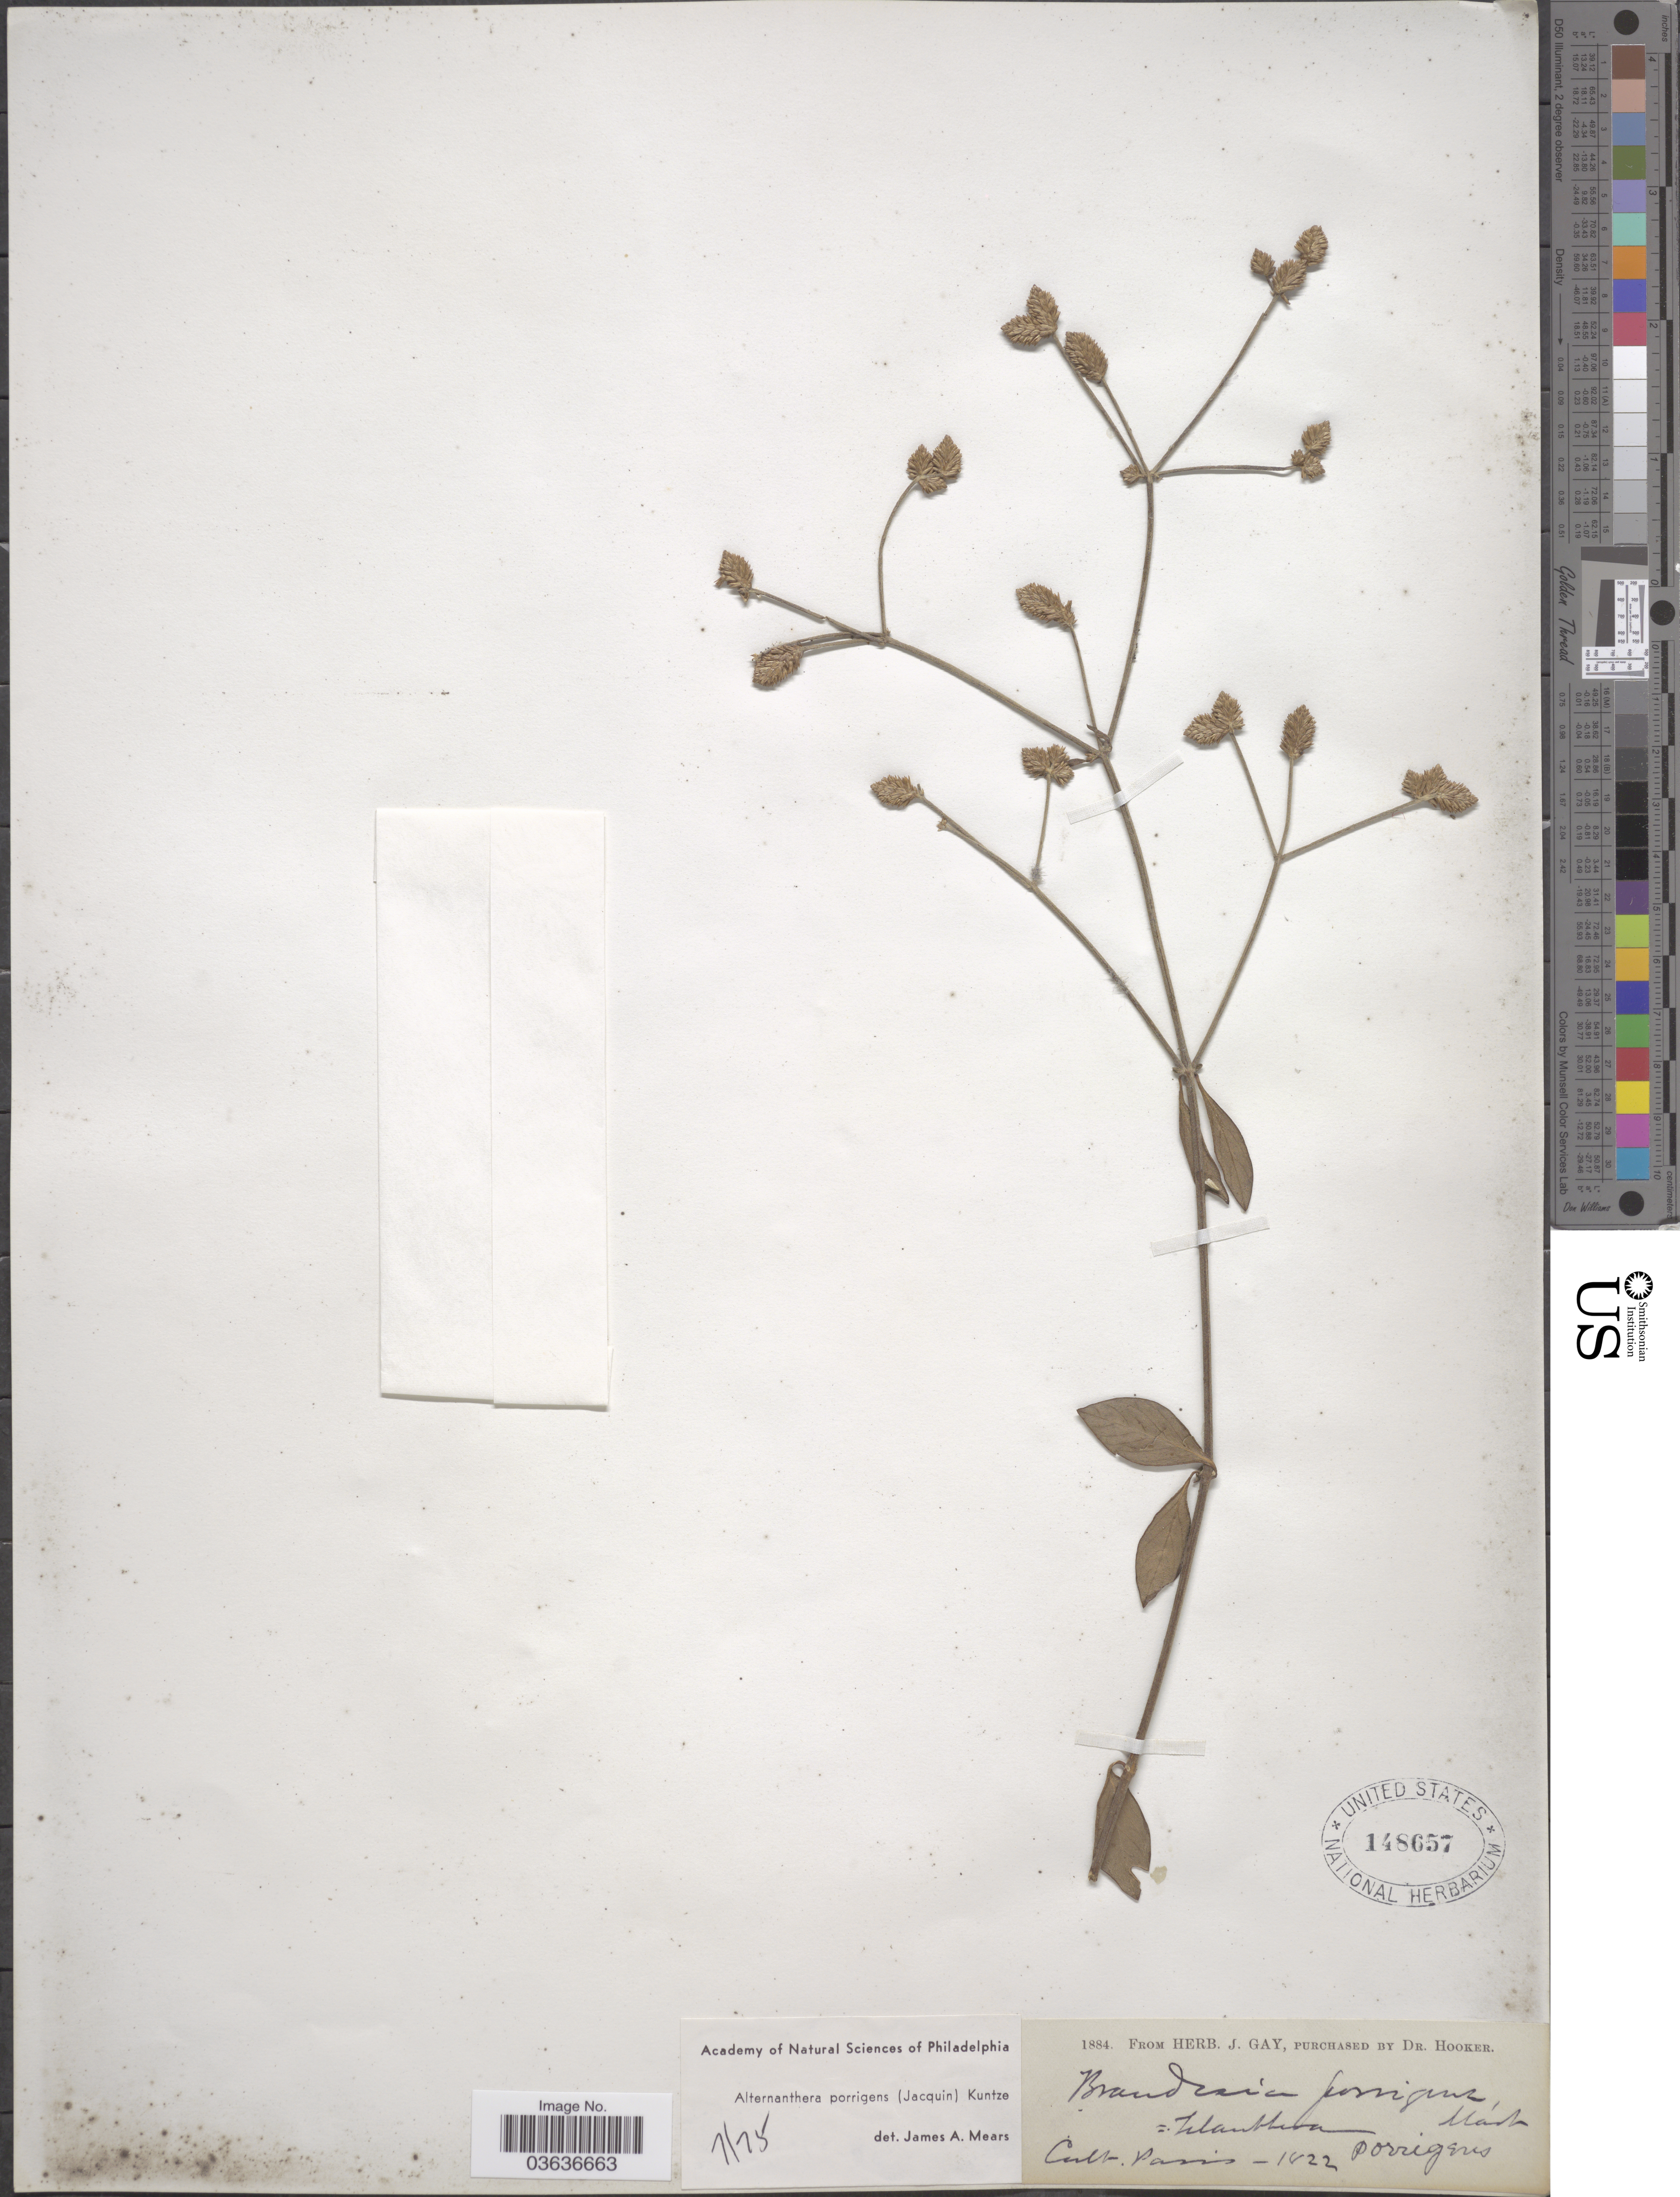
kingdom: Plantae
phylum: Tracheophyta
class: Magnoliopsida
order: Caryophyllales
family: Amaranthaceae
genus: Alternanthera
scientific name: Alternanthera porrigens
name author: (Jacq.) Kuntze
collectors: ex herb. J. Gay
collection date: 1822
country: France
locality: Paris [unsure placement]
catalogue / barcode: US 148657